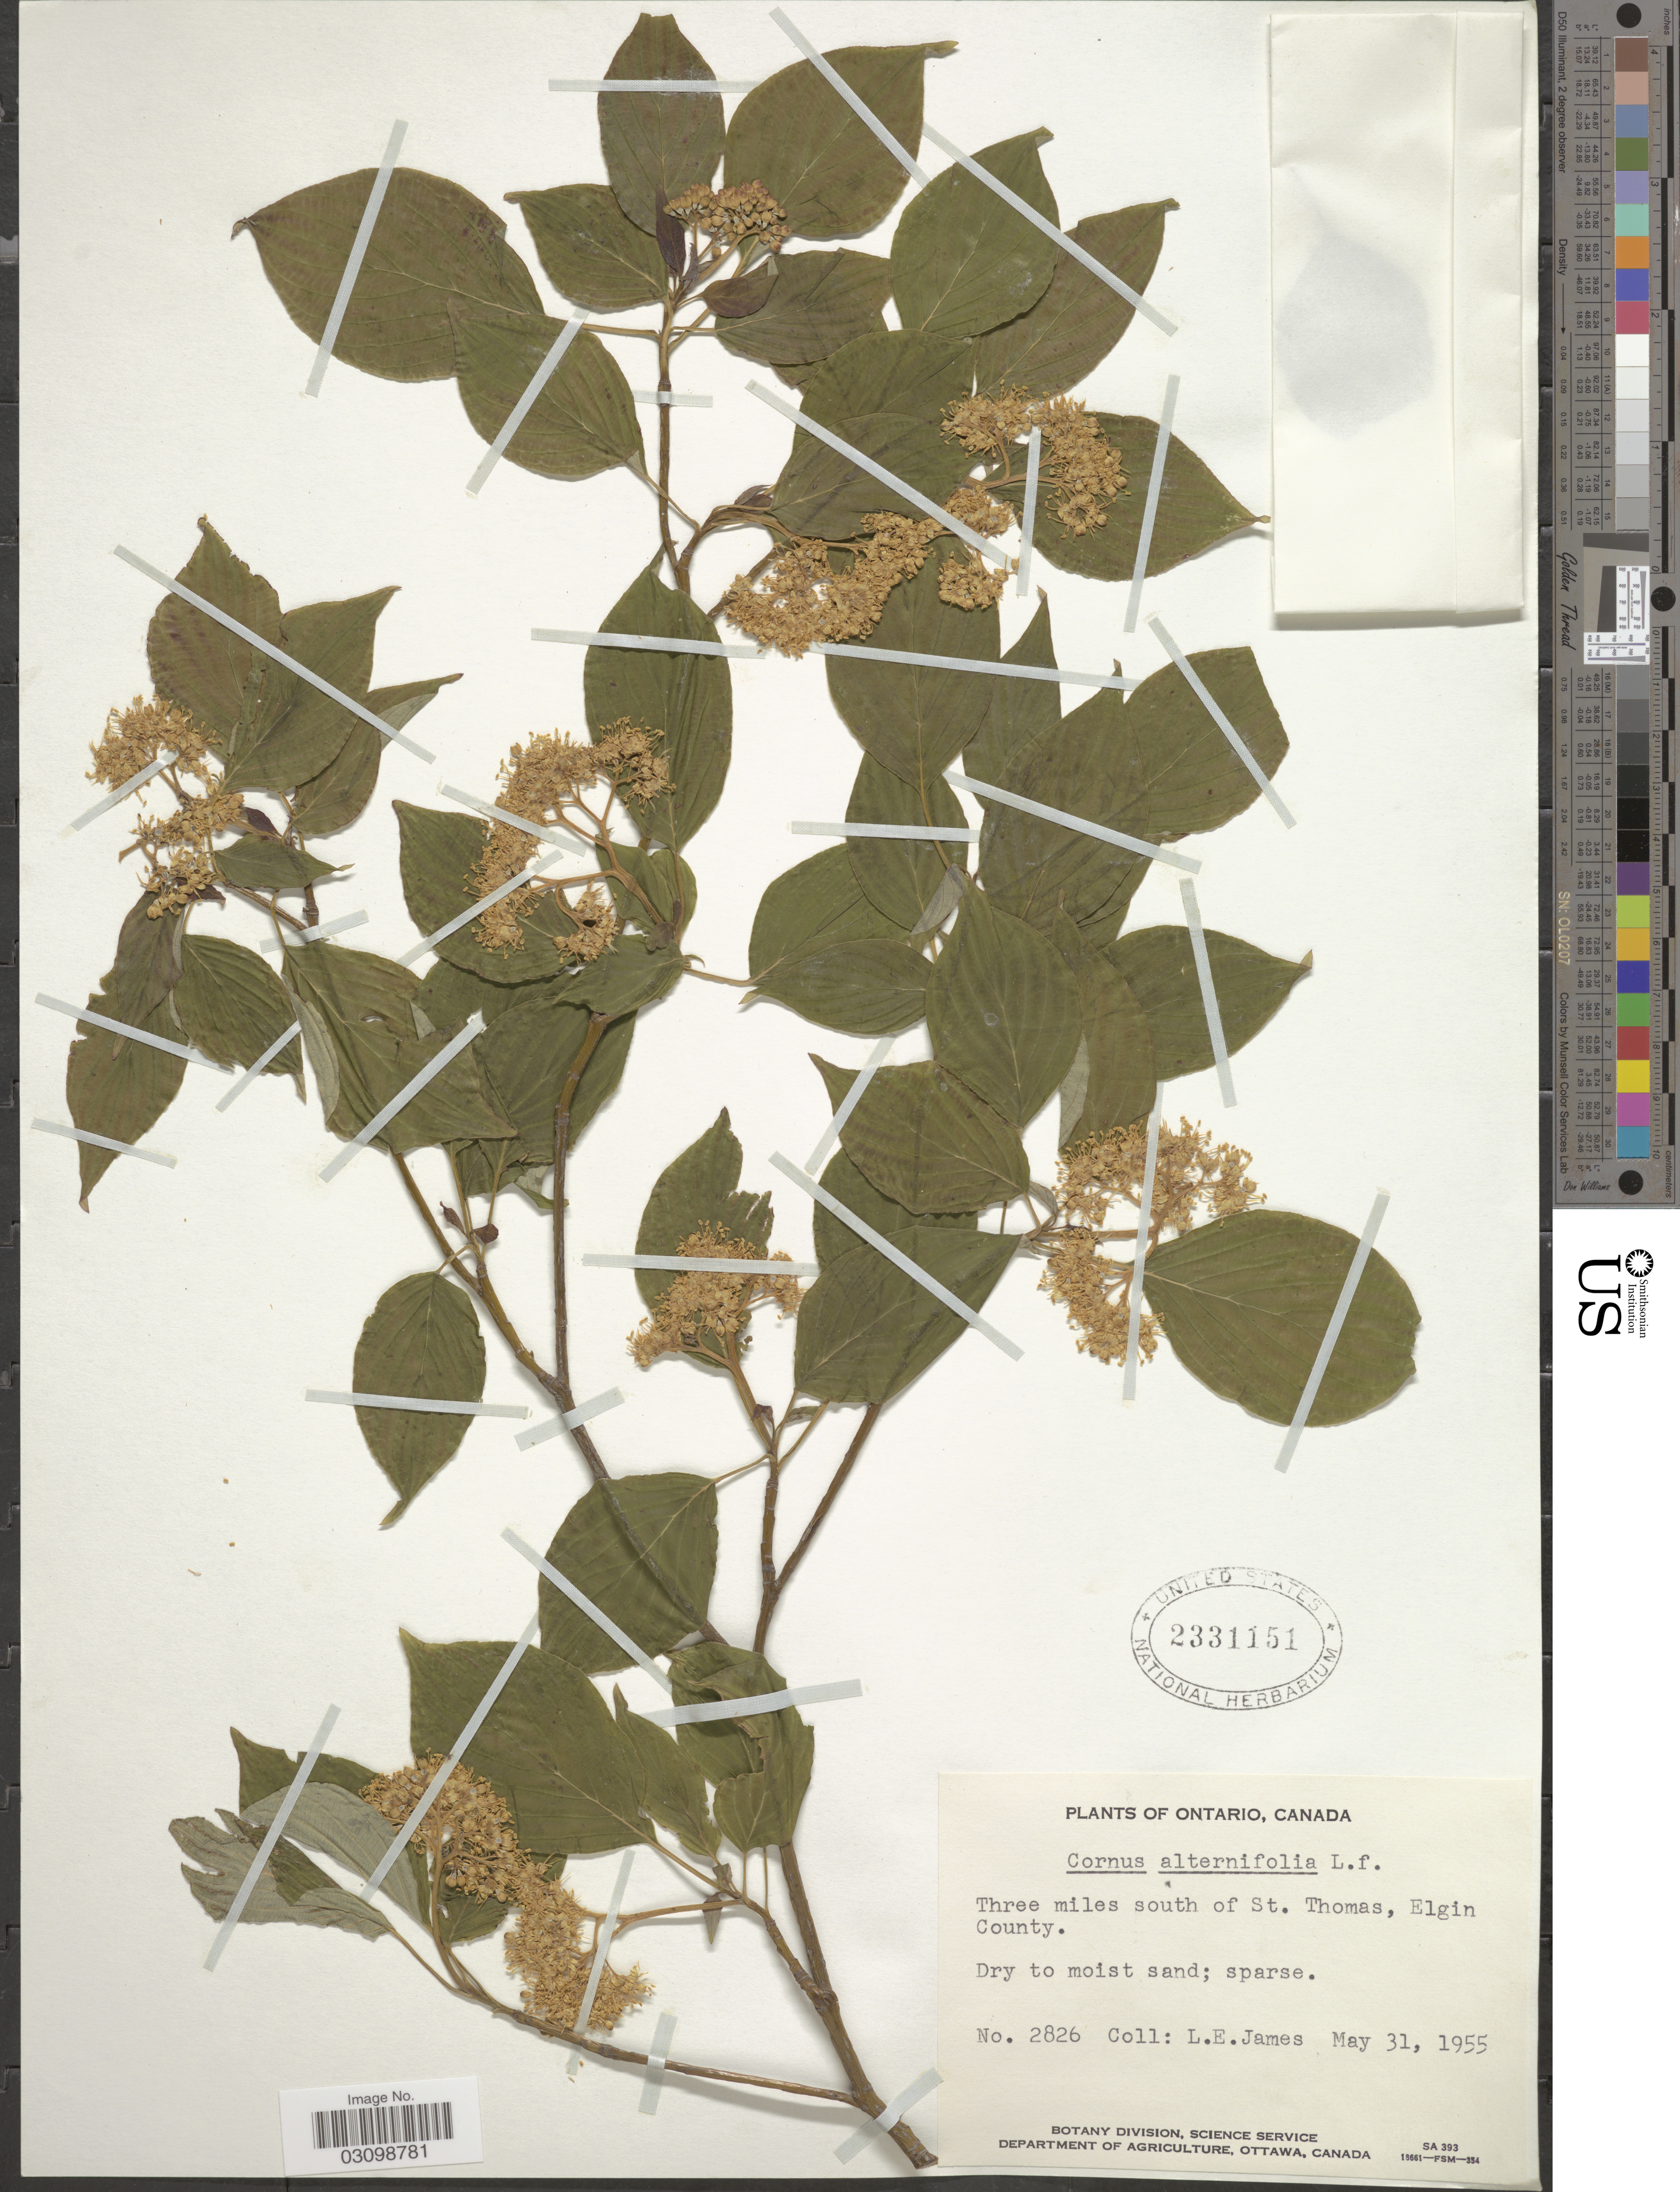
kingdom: Plantae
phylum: Tracheophyta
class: Magnoliopsida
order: Cornales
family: Cornaceae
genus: Cornus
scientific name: Cornus alternifolia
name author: L.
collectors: L. E. James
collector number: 2826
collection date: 1955-05-31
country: Canada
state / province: Ontario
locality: Three miles south of St. Thomas, Elgin County.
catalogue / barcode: US 2331151